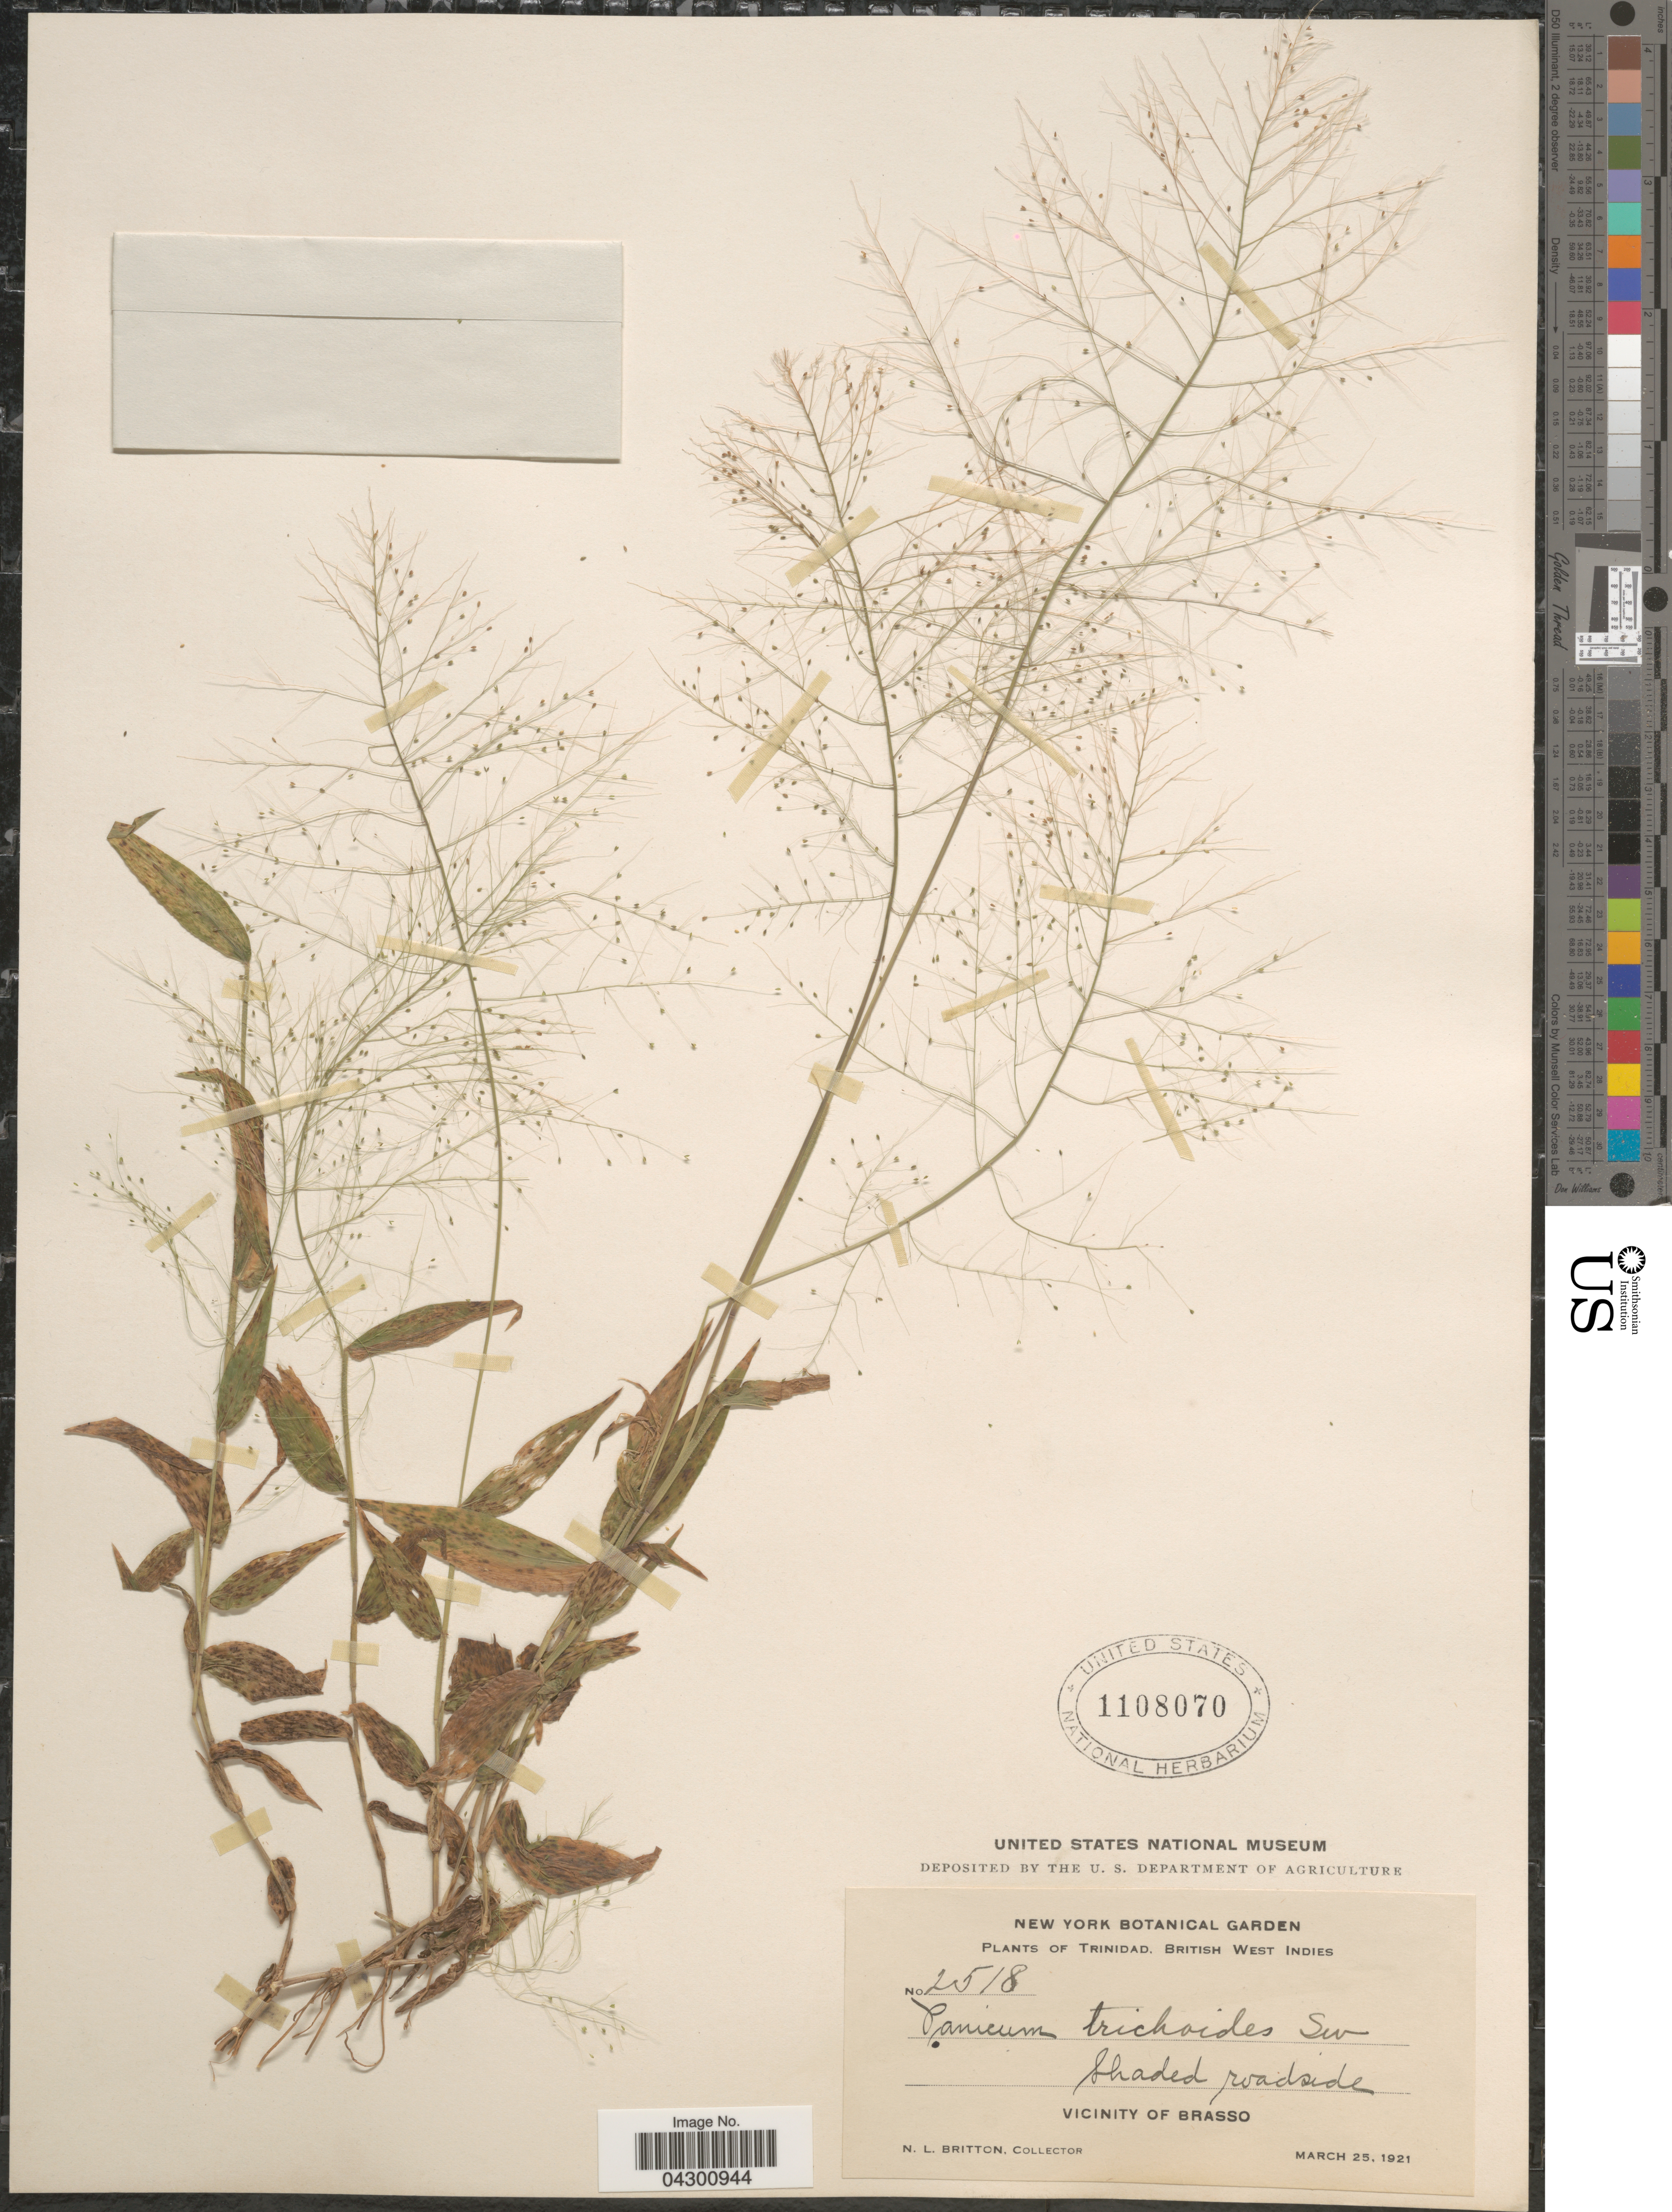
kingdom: Plantae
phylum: Tracheophyta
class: Liliopsida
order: Poales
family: Poaceae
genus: Panicum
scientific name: Panicum trichoides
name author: Sw.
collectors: Mrs. N. L. Britton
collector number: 2518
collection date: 1921-03-25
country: Trinidad and Tobago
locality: Trinidad, British West Indies. Vicinity of Brasso.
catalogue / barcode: US 1108070